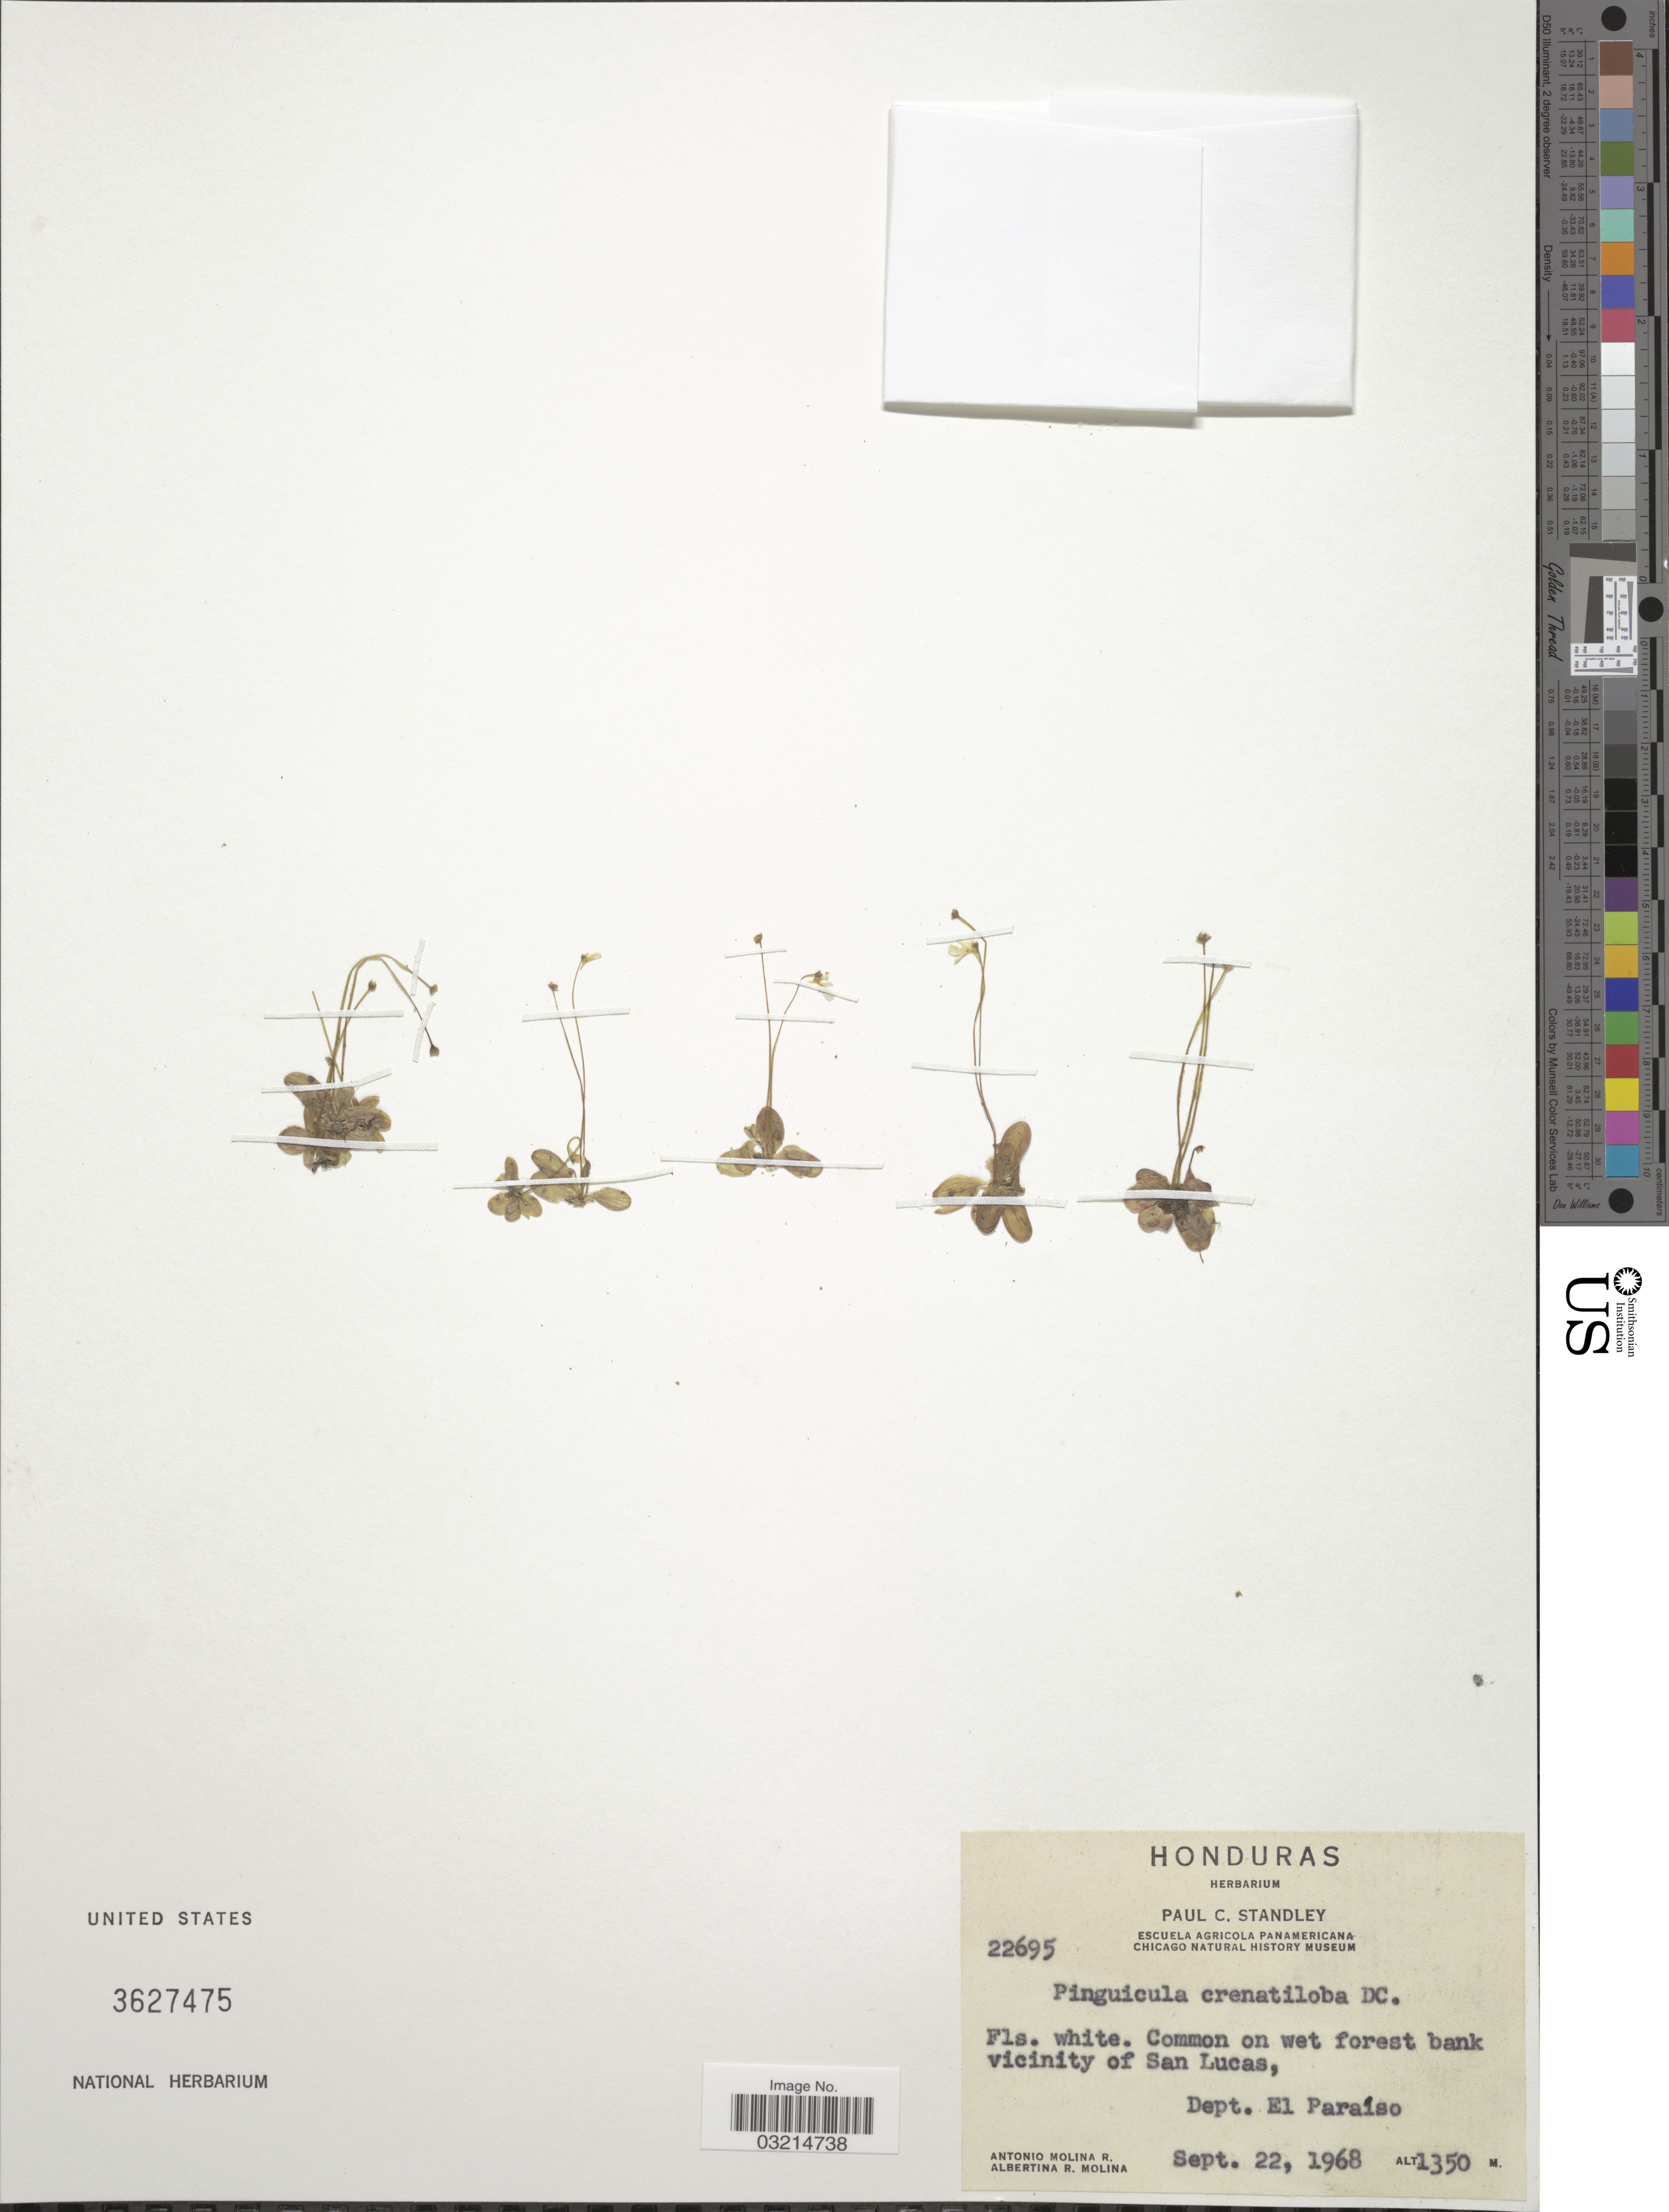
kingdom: Plantae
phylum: Tracheophyta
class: Magnoliopsida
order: Lamiales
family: Lentibulariaceae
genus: Pinguicula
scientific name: Pinguicula crenatiloba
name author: A. DC.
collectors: A. Molina R. & A. R. Molina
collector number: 22695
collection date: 1968-09-22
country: Honduras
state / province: El Paraíso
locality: Common on wet forest bank vicinity of San Lucas, Dept. El Paraíso.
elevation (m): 1350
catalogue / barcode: US 3627475